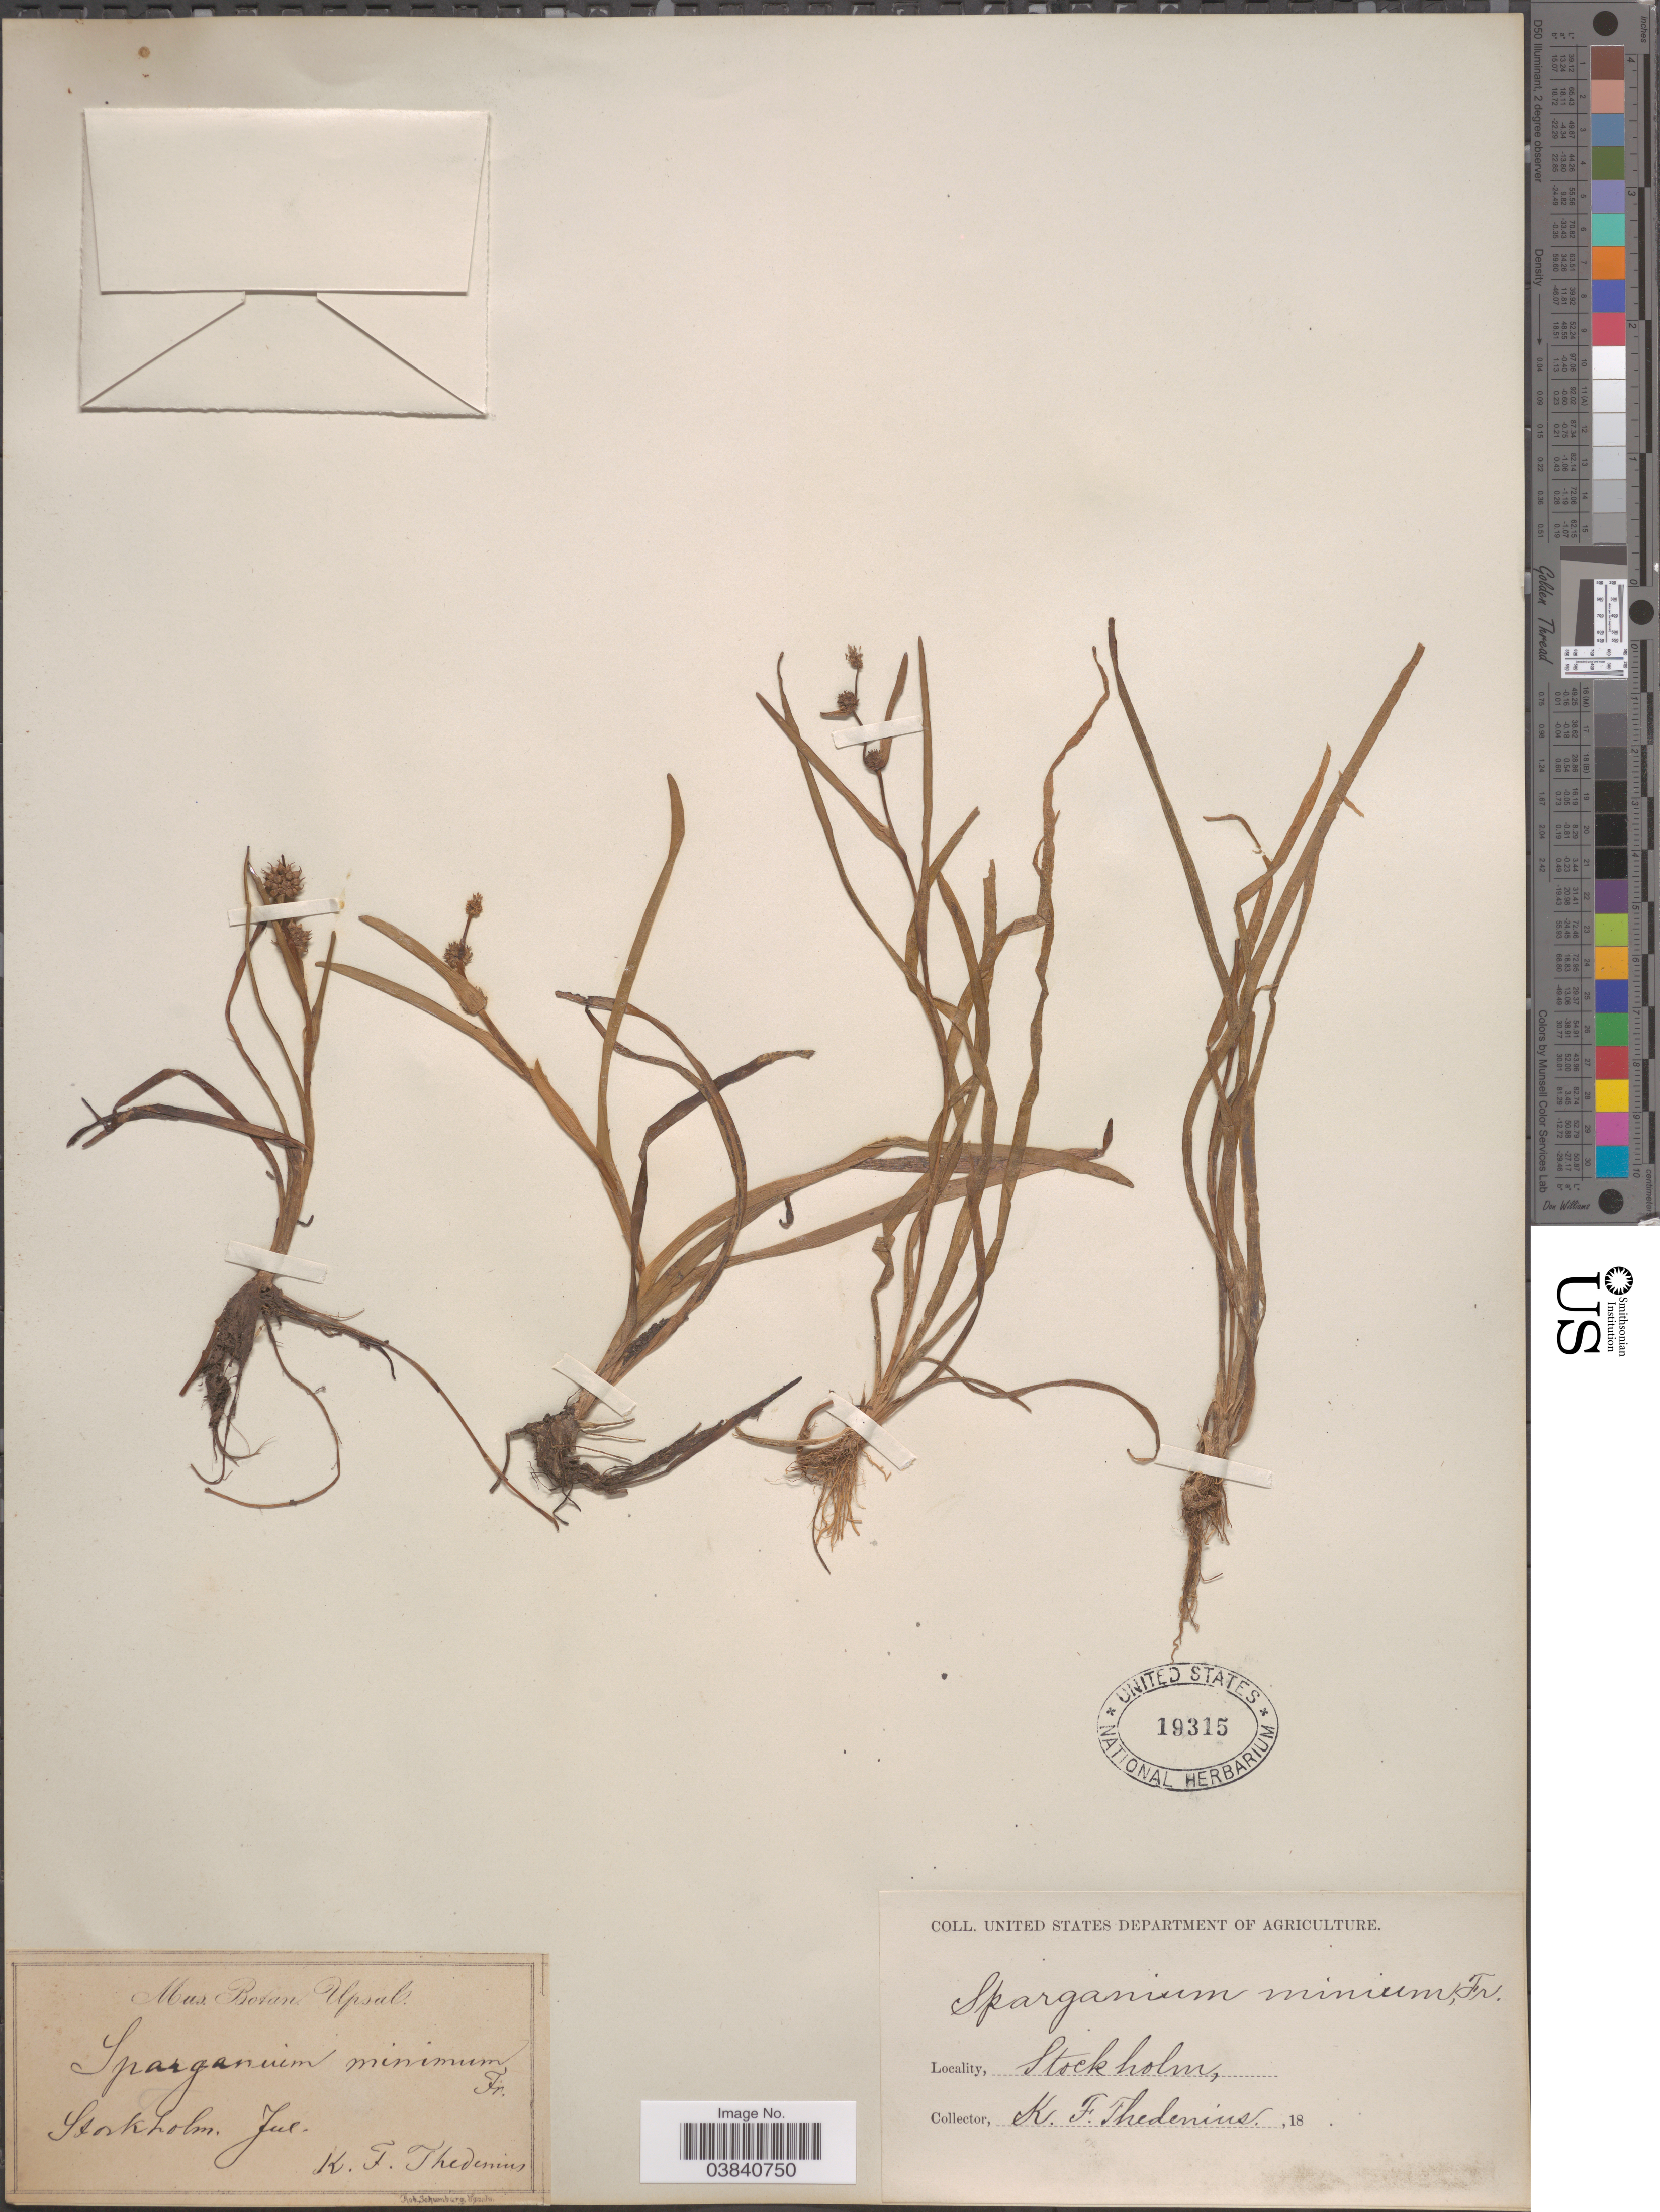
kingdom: Plantae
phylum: Tracheophyta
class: Liliopsida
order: Poales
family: Typhaceae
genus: Sparganium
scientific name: Sparganium minimum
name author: Wallr.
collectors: K. Thedenius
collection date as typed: Jul. 18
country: Sweden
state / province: Stockholm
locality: Stockholm.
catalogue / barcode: US 19315